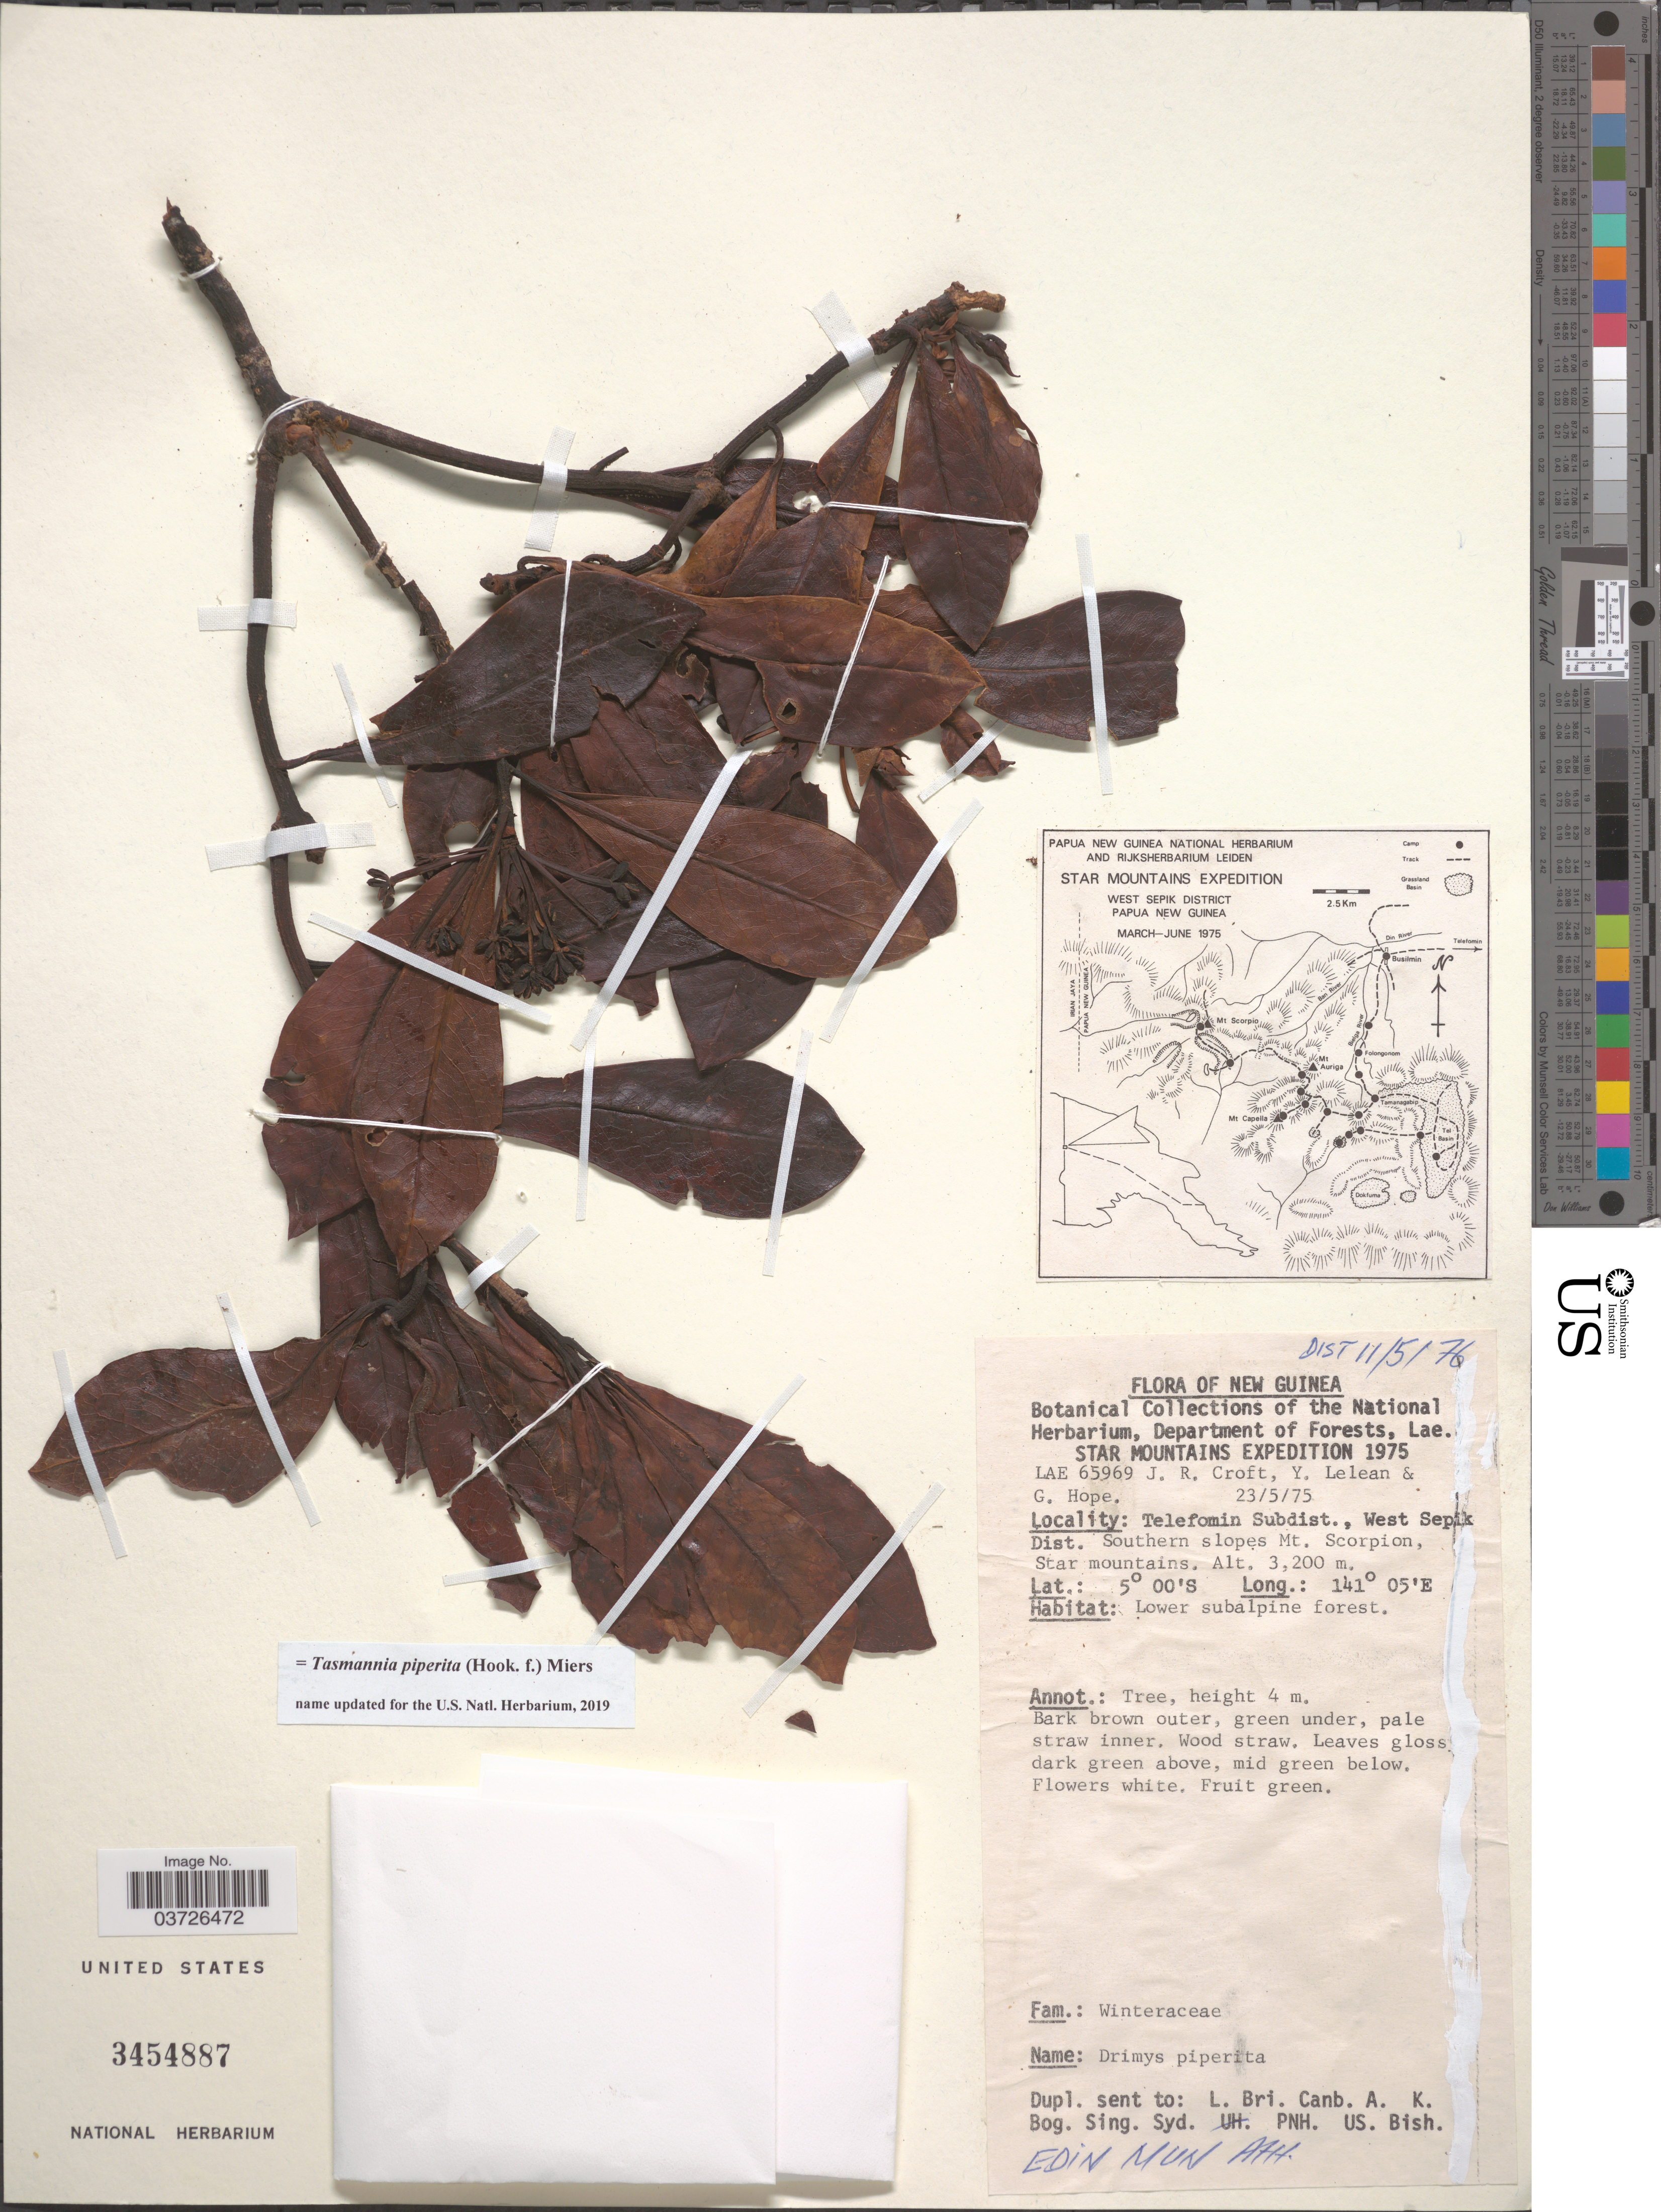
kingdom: Plantae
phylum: Tracheophyta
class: Magnoliopsida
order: Canellales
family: Winteraceae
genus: Tasmannia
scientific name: Tasmannia piperita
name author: (Hook. f.) Miers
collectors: J. R. Croft, Y. Lelean & G. Hope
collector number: LAE65969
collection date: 1975-05-23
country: Papua New Guinea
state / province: Sandaun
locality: New Guinea. Telefomin Subdist., West Sepik Dist. Southern slopes Mt. Scorpion, Star mountains.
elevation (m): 3200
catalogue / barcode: US 3454887